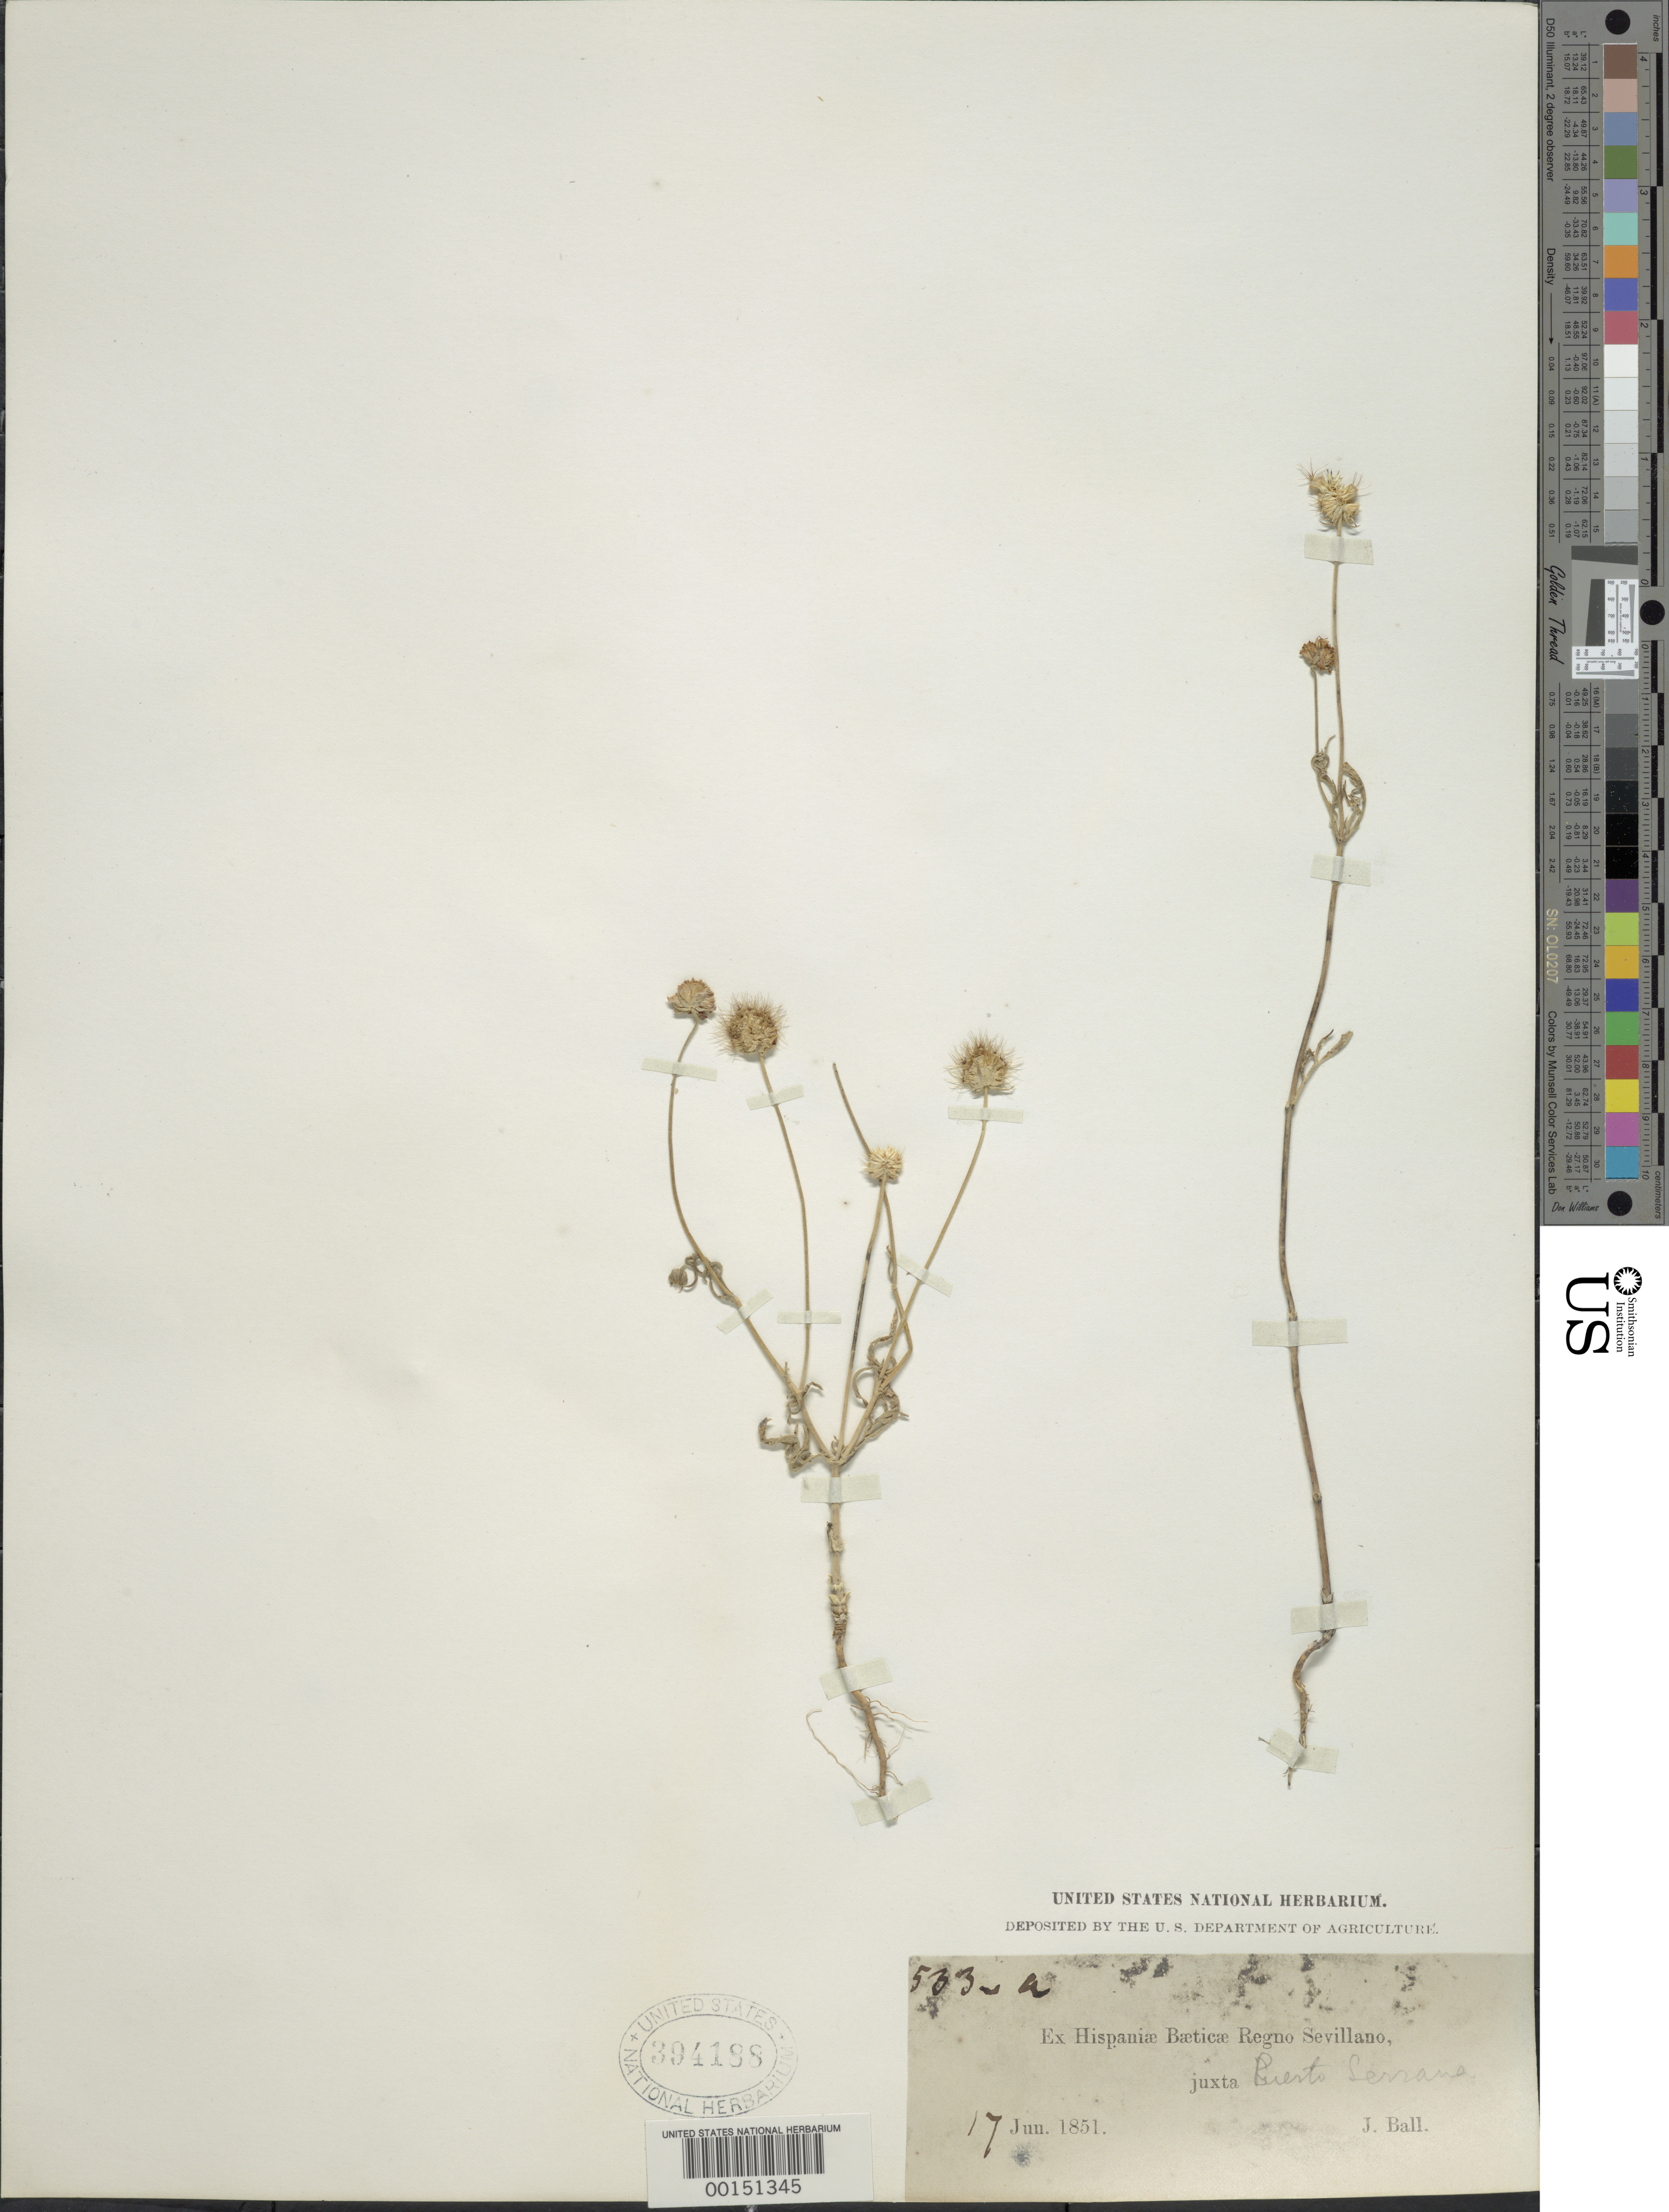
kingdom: Plantae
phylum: Tracheophyta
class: Magnoliopsida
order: Dipsacales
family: Caprifoliaceae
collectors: J. Ball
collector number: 533a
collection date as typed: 17 Jun 1851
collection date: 1851-06-17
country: Spain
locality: Puerto Serrana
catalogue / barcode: US 394188